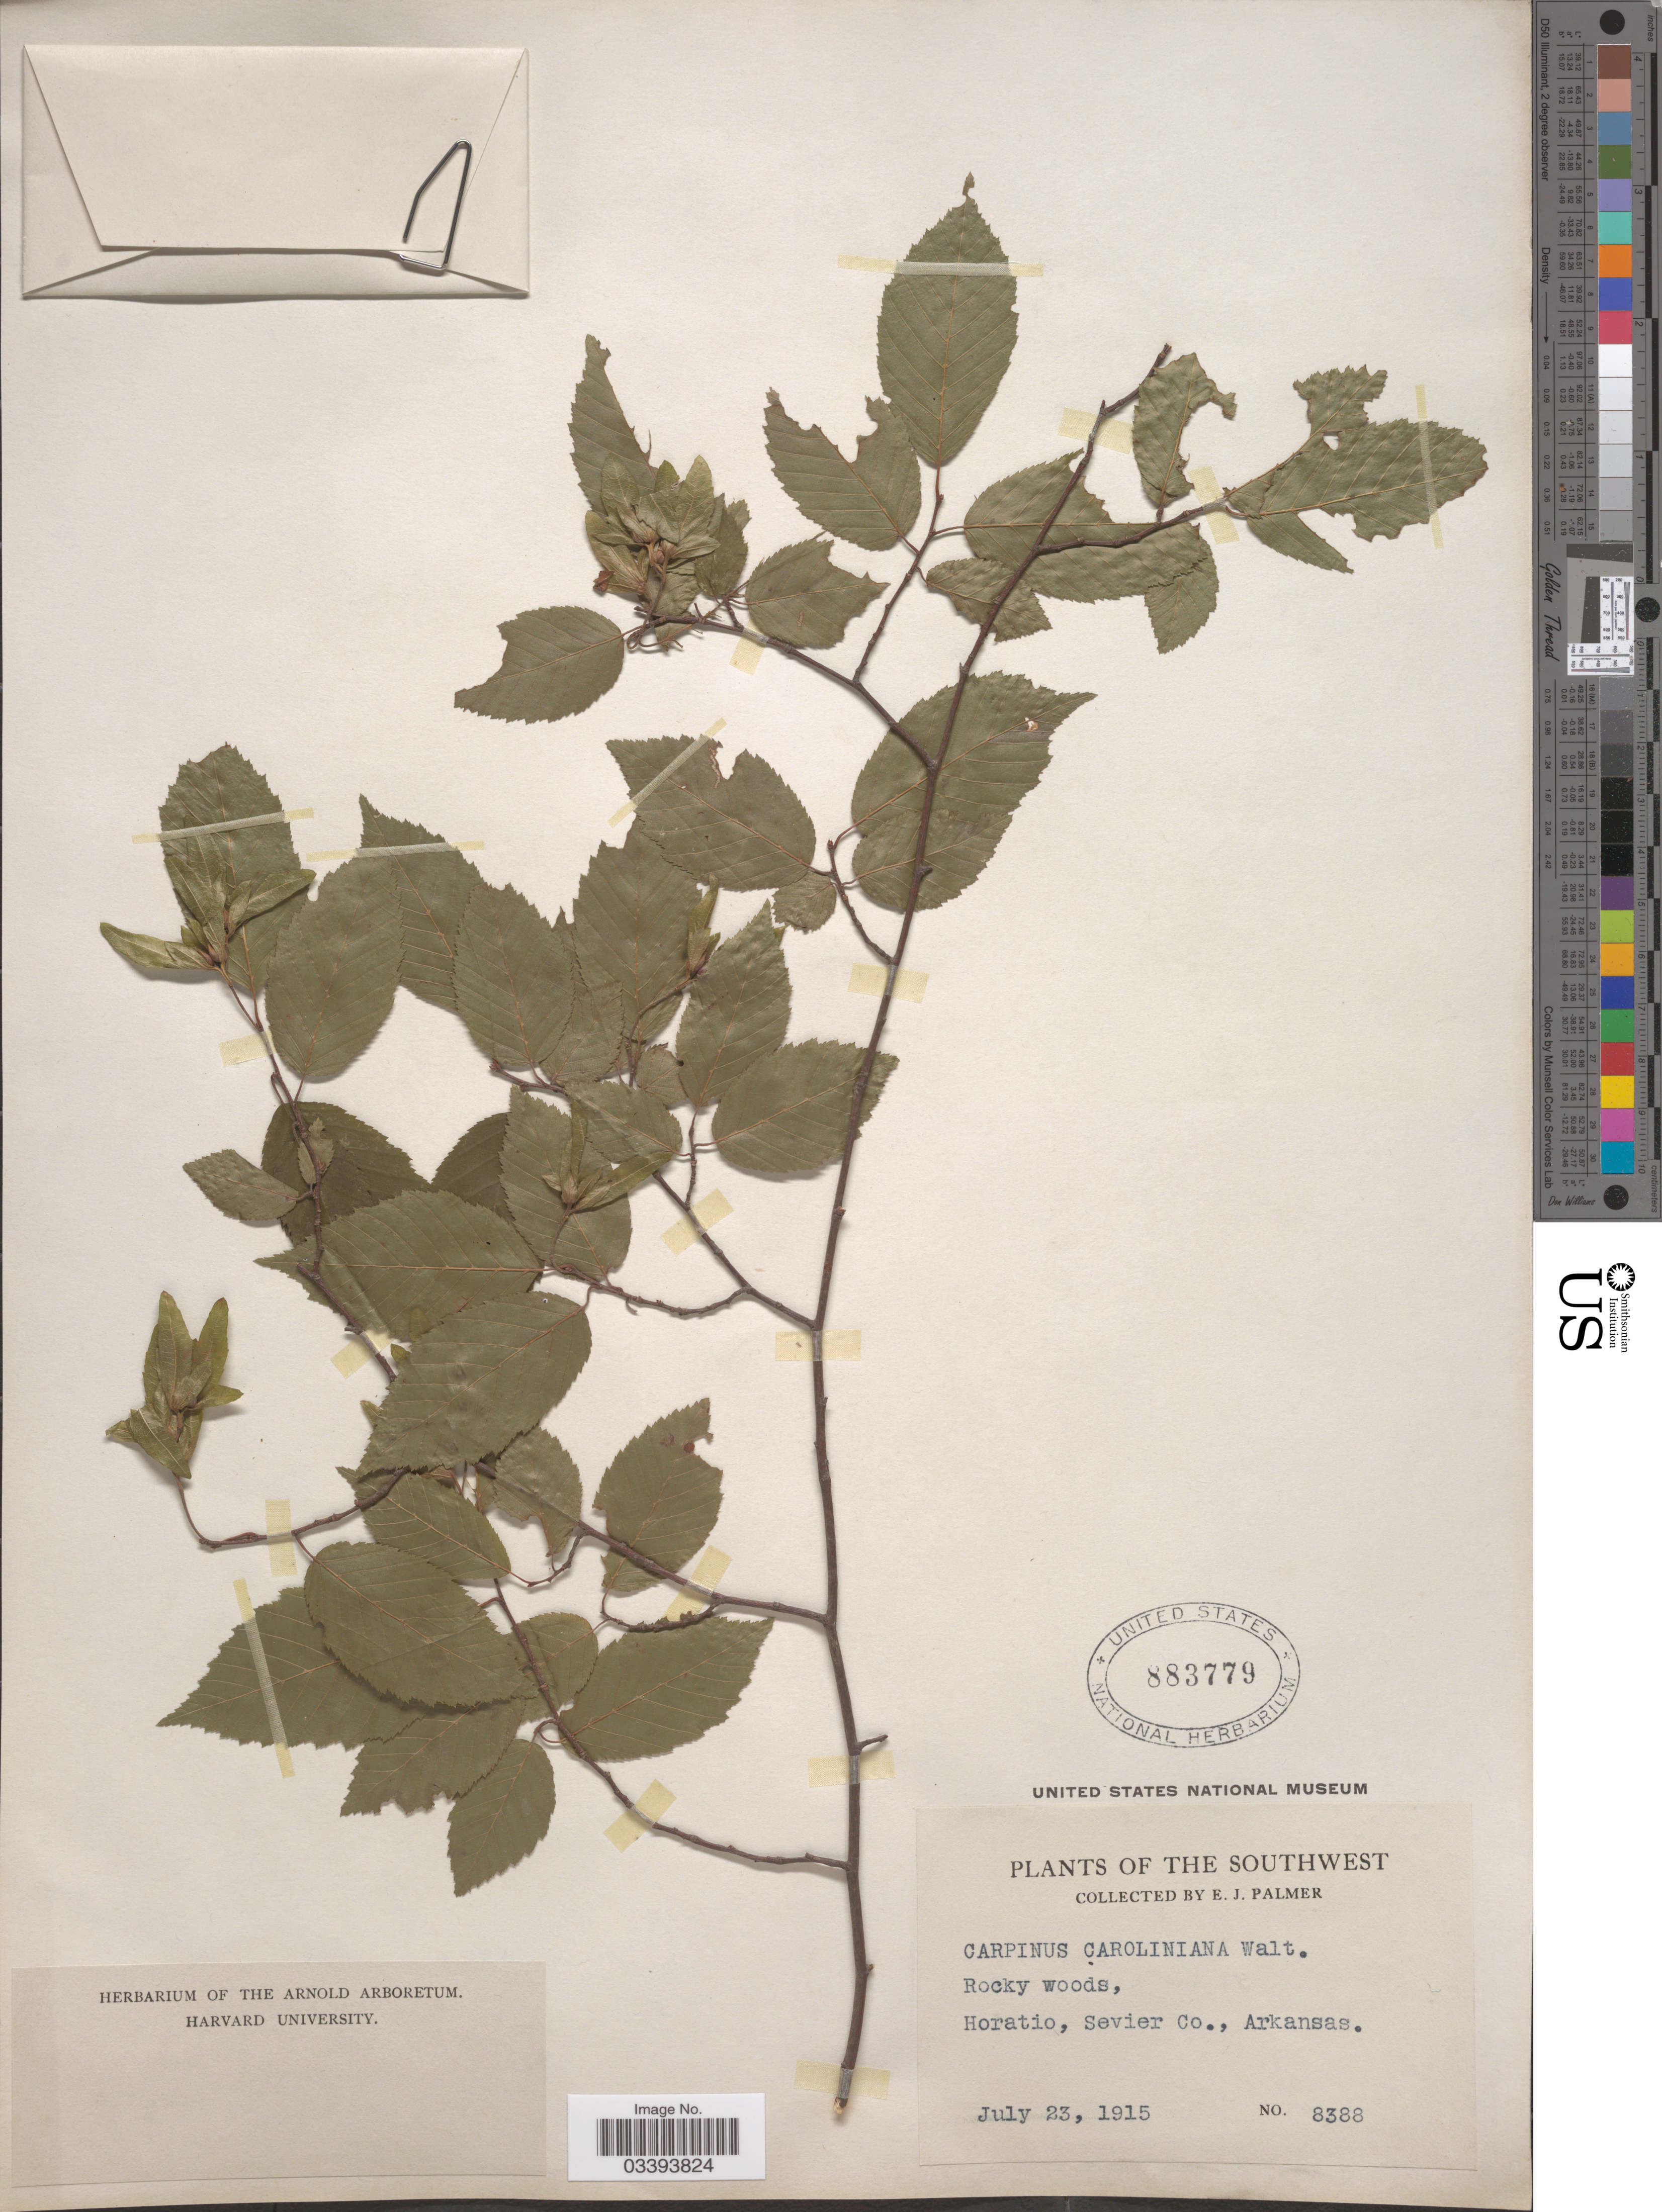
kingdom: Plantae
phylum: Tracheophyta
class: Magnoliopsida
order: Fagales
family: Betulaceae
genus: Carpinus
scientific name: Carpinus caroliniana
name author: Walter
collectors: E. J. Palmer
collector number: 8388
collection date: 1915-07-23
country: United States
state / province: Arkansas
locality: Southwest. Horatio, Sevier Co.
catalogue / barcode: US 883779